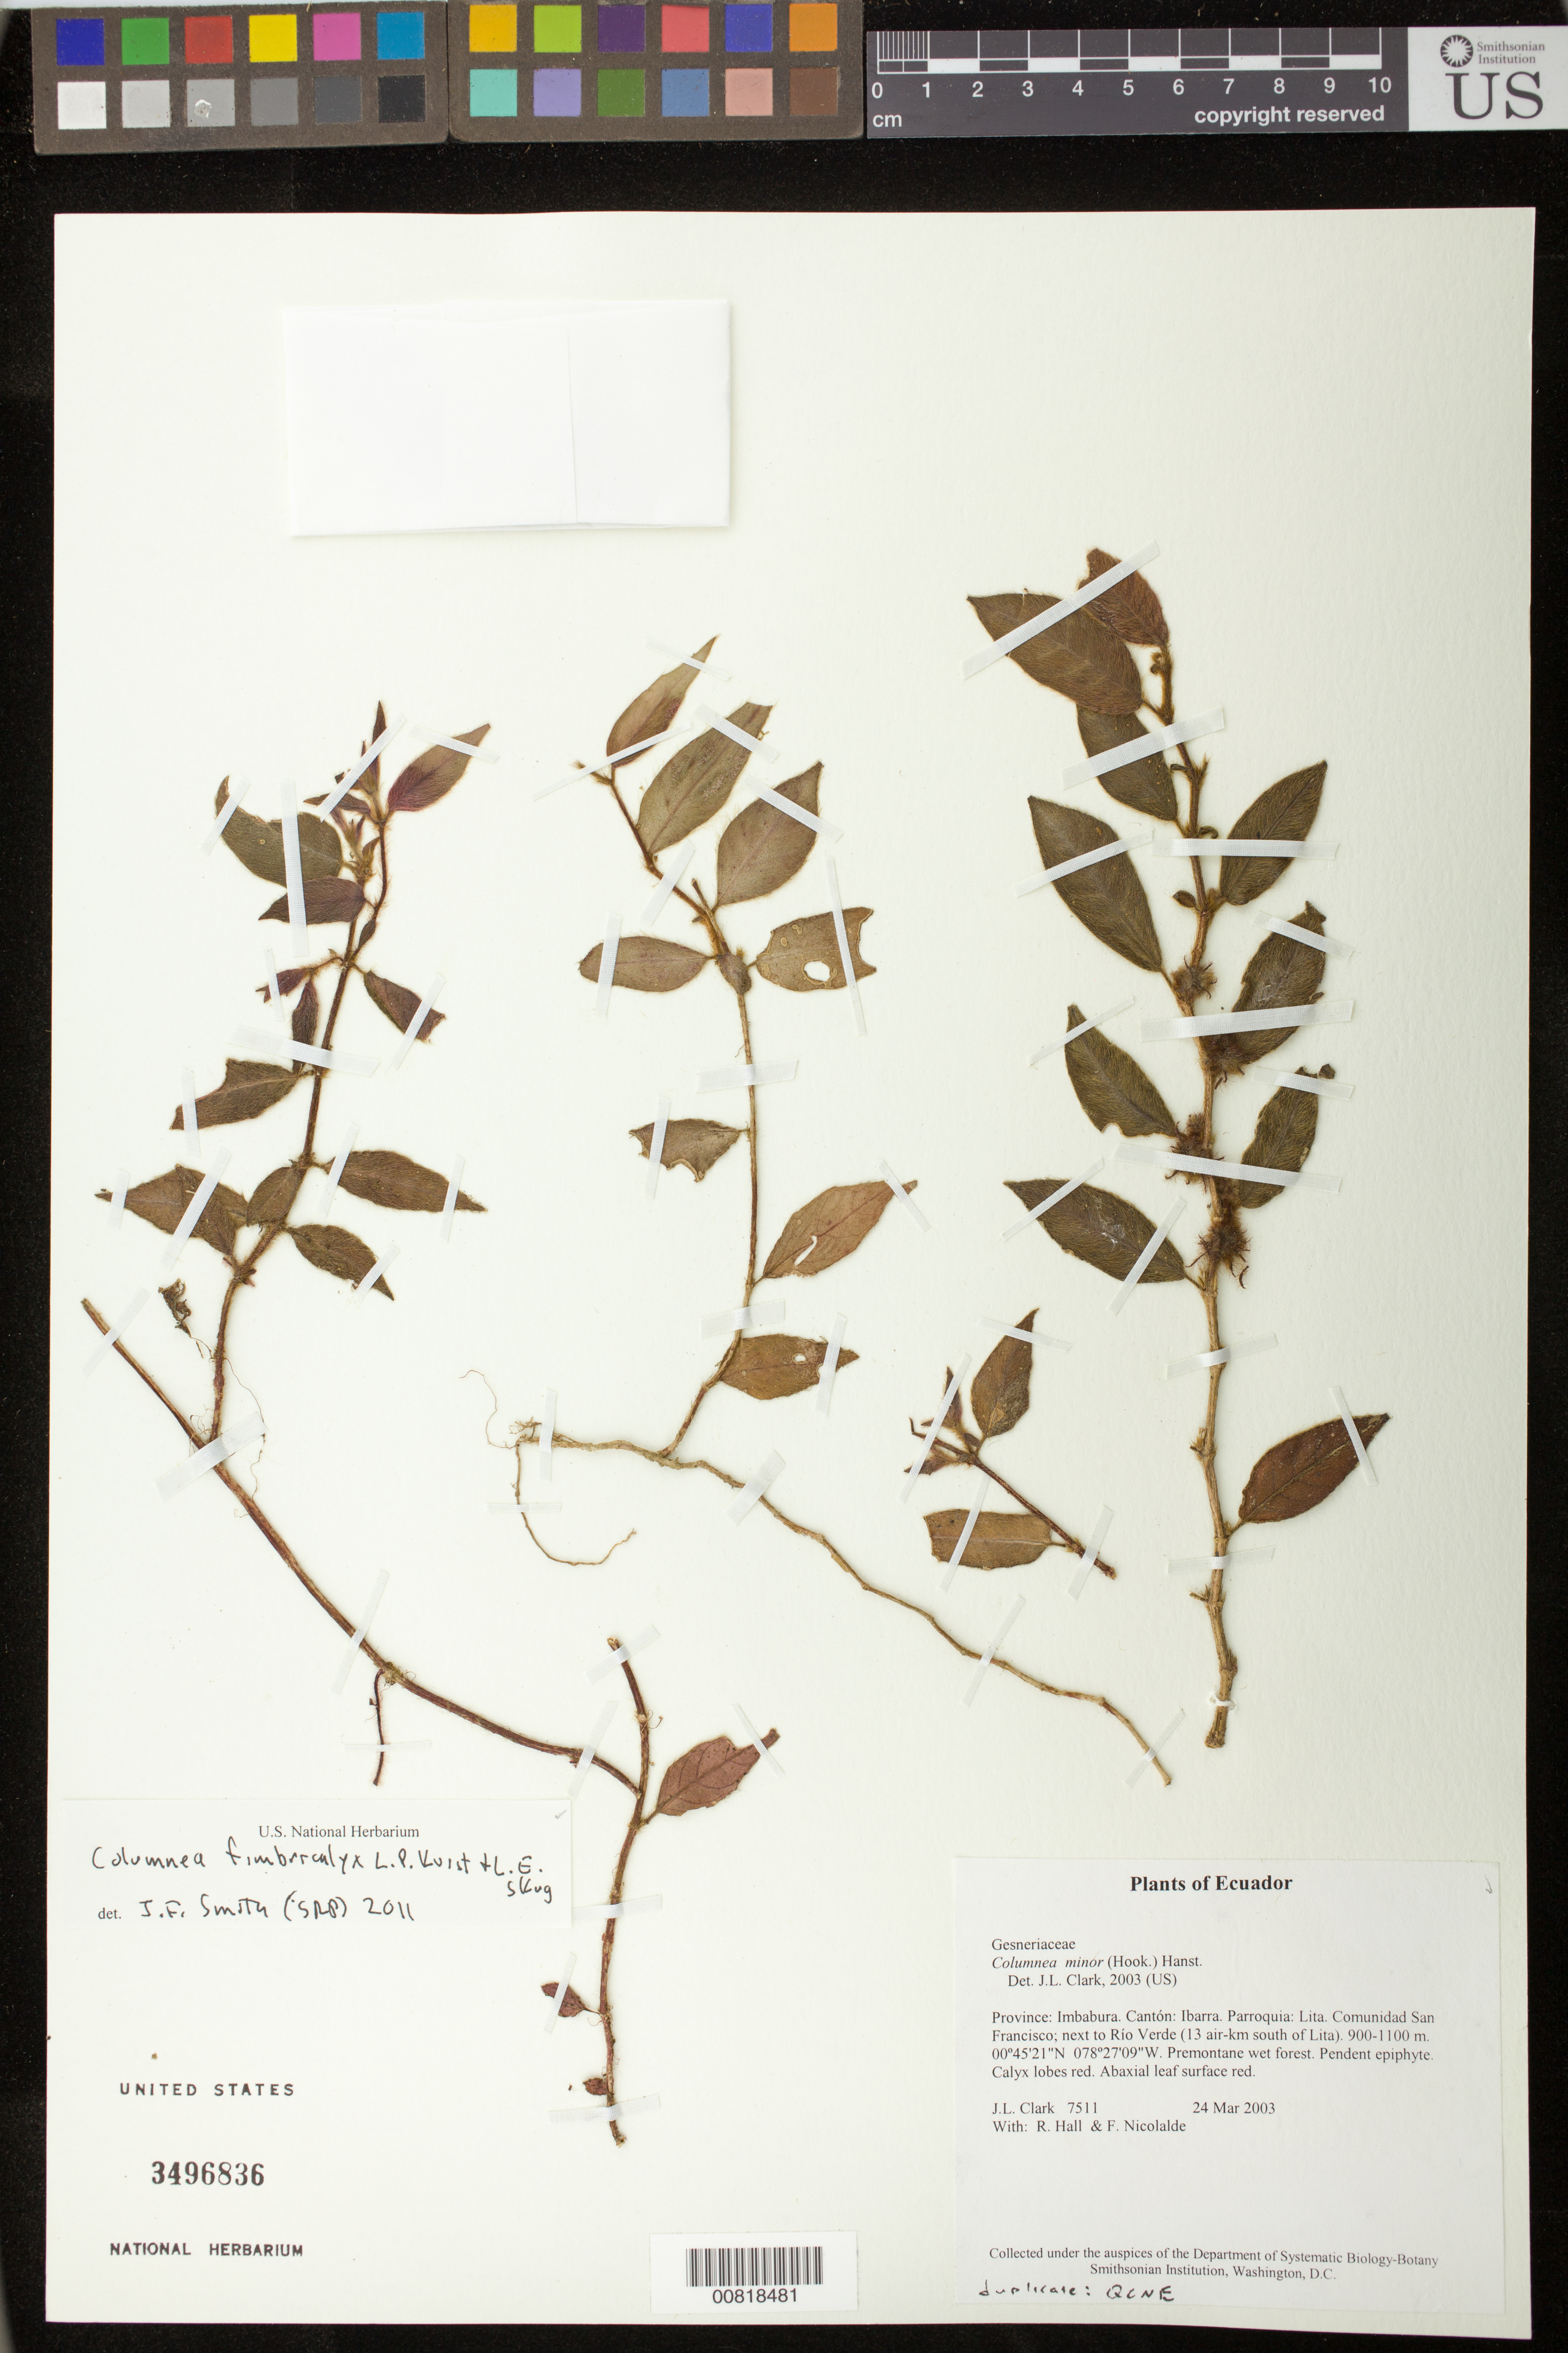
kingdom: Plantae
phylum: Tracheophyta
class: Magnoliopsida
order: Lamiales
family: Gesneriaceae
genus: Columnea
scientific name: Columnea fimbricalyx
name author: L.P. Kvist & L.E. Skog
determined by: Smith, J. F.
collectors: J. L. Clark, R. Hall & F. Nicolalde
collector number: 7511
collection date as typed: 24 Mar 2003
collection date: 2003-03-24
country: Ecuador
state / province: Imbabura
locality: Ibarra. Parroquia: Lita. Comunidad San Francisco; next to Río Verde (13 air-km south of Lita).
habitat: Premontane wet forest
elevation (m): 900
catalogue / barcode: US 3496836